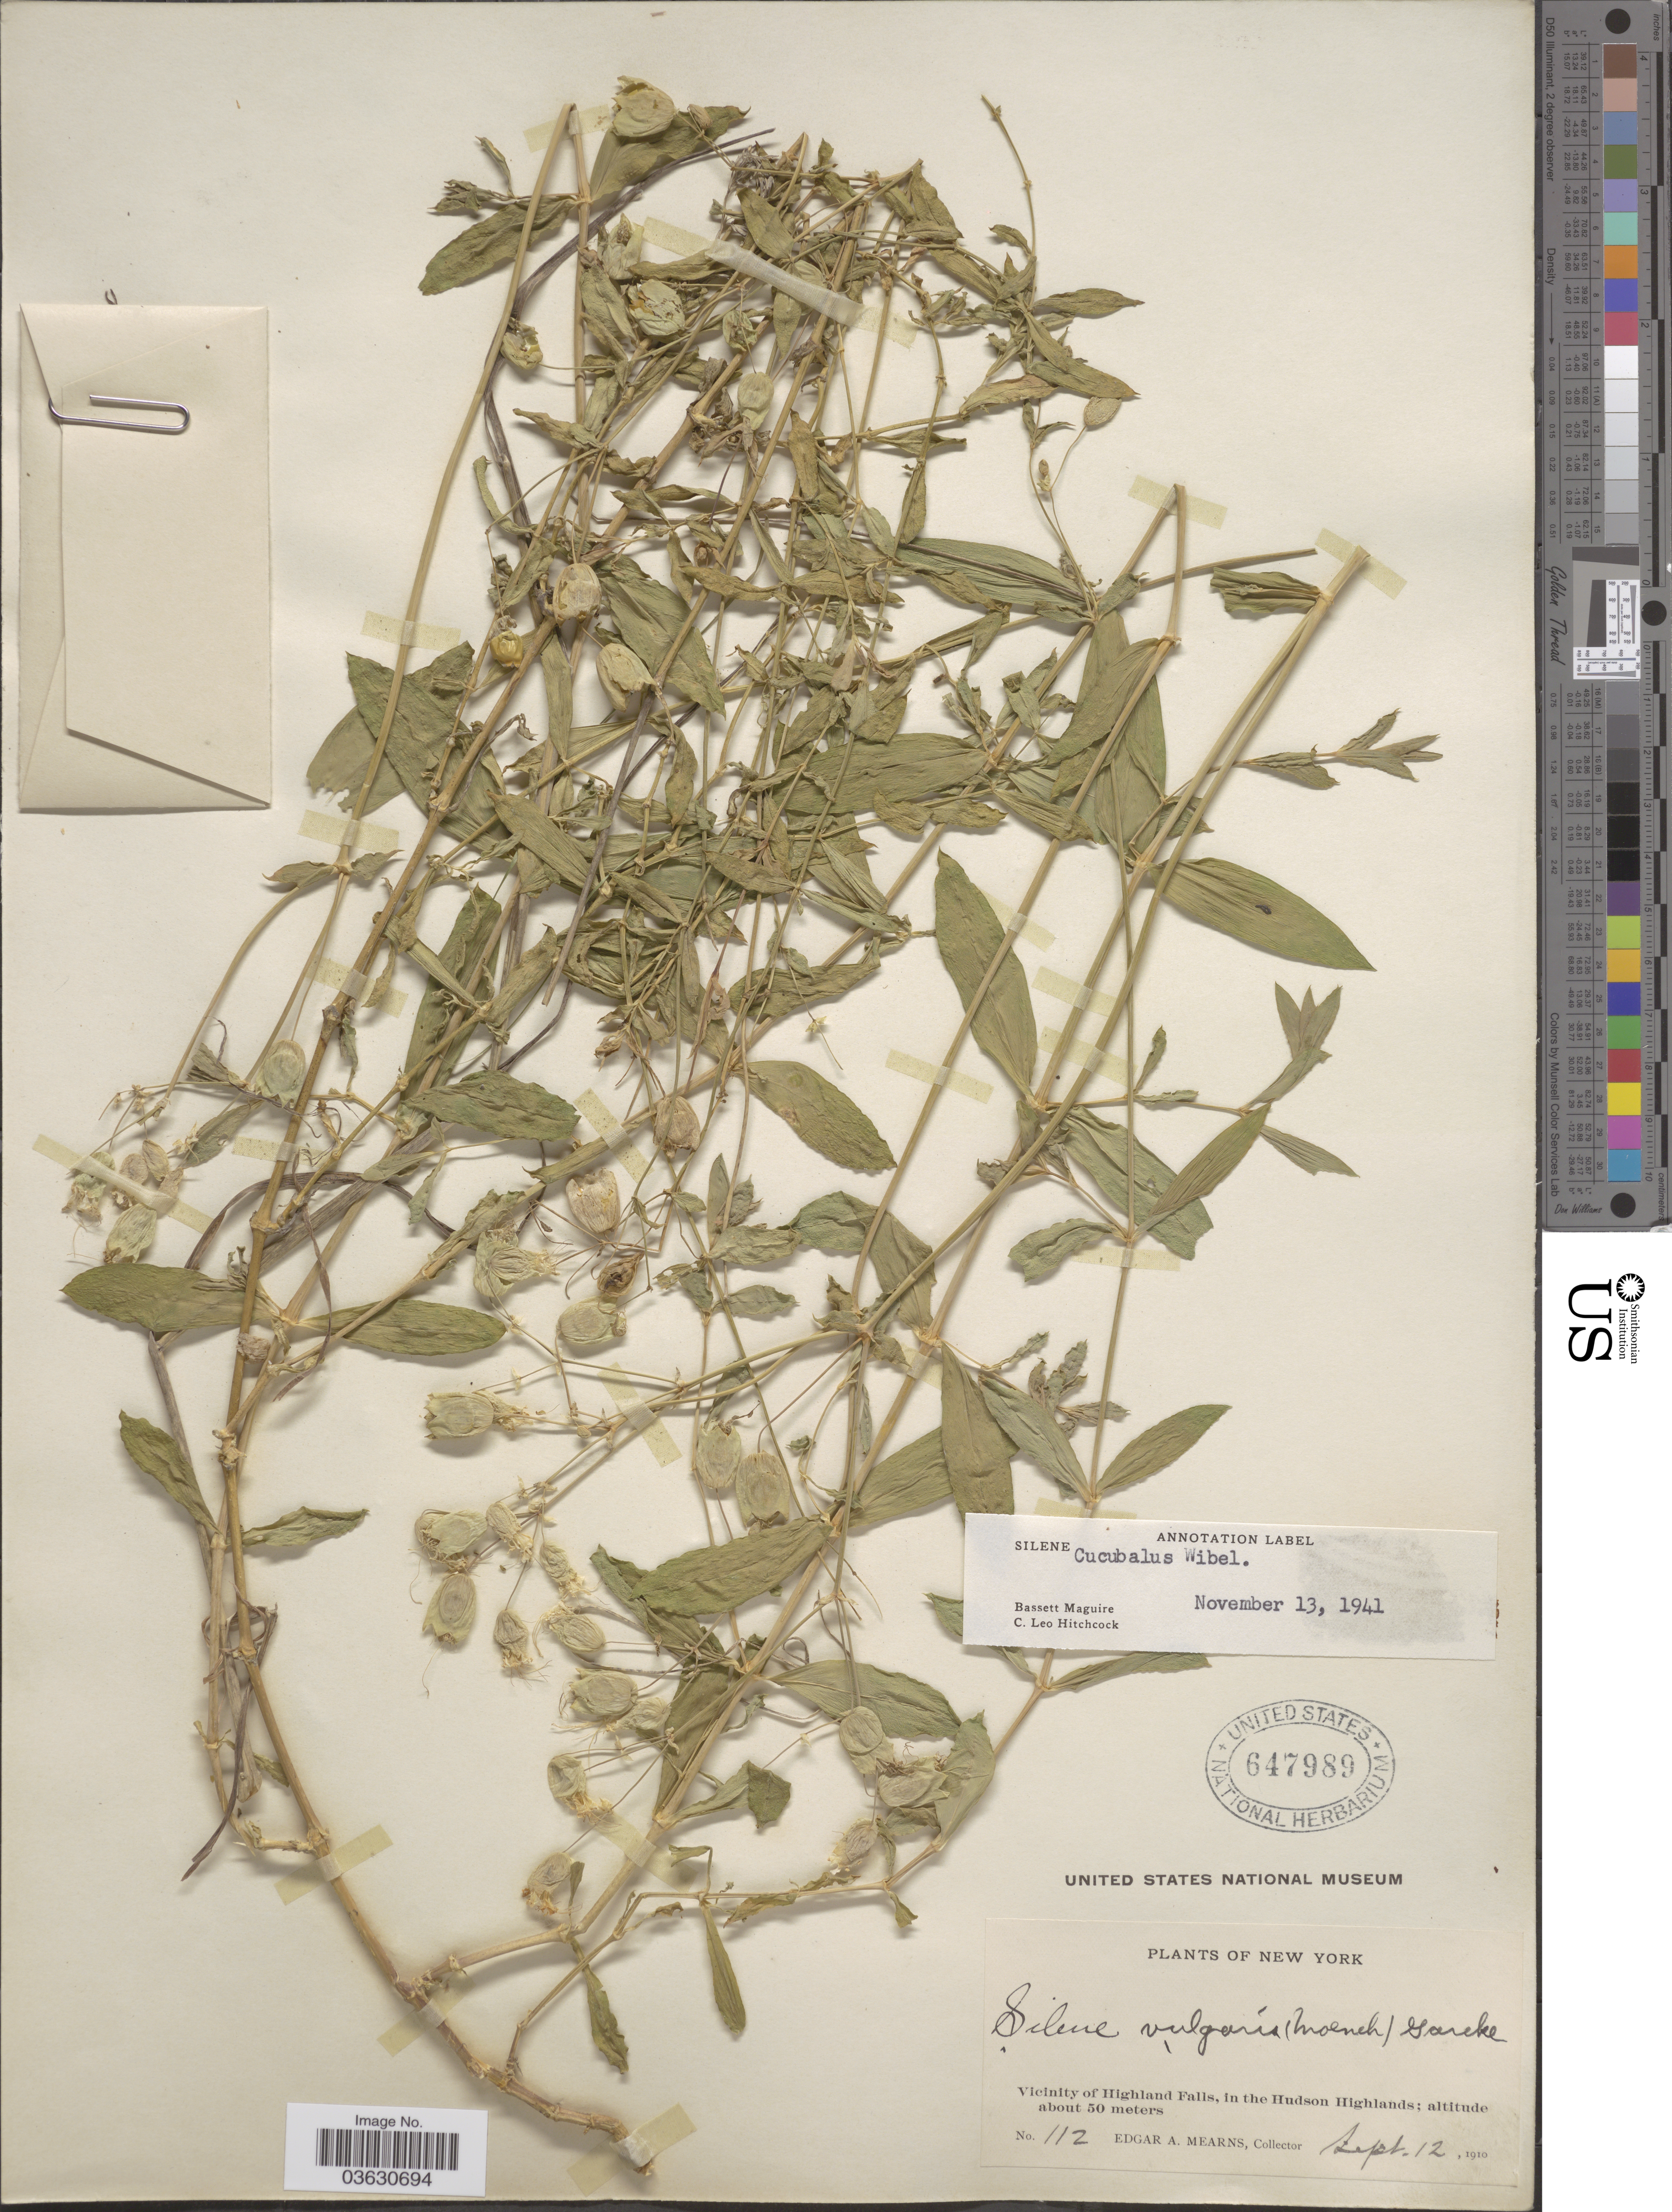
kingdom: Plantae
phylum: Tracheophyta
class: Magnoliopsida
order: Caryophyllales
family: Caryophyllaceae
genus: Silene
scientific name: Silene cucubalus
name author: L.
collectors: E. A. Mearns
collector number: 112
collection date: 1910-09-12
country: United States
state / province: New York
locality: Vicinity of Highland Falls, in the Hudson Highlands.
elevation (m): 50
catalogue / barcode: US 647989